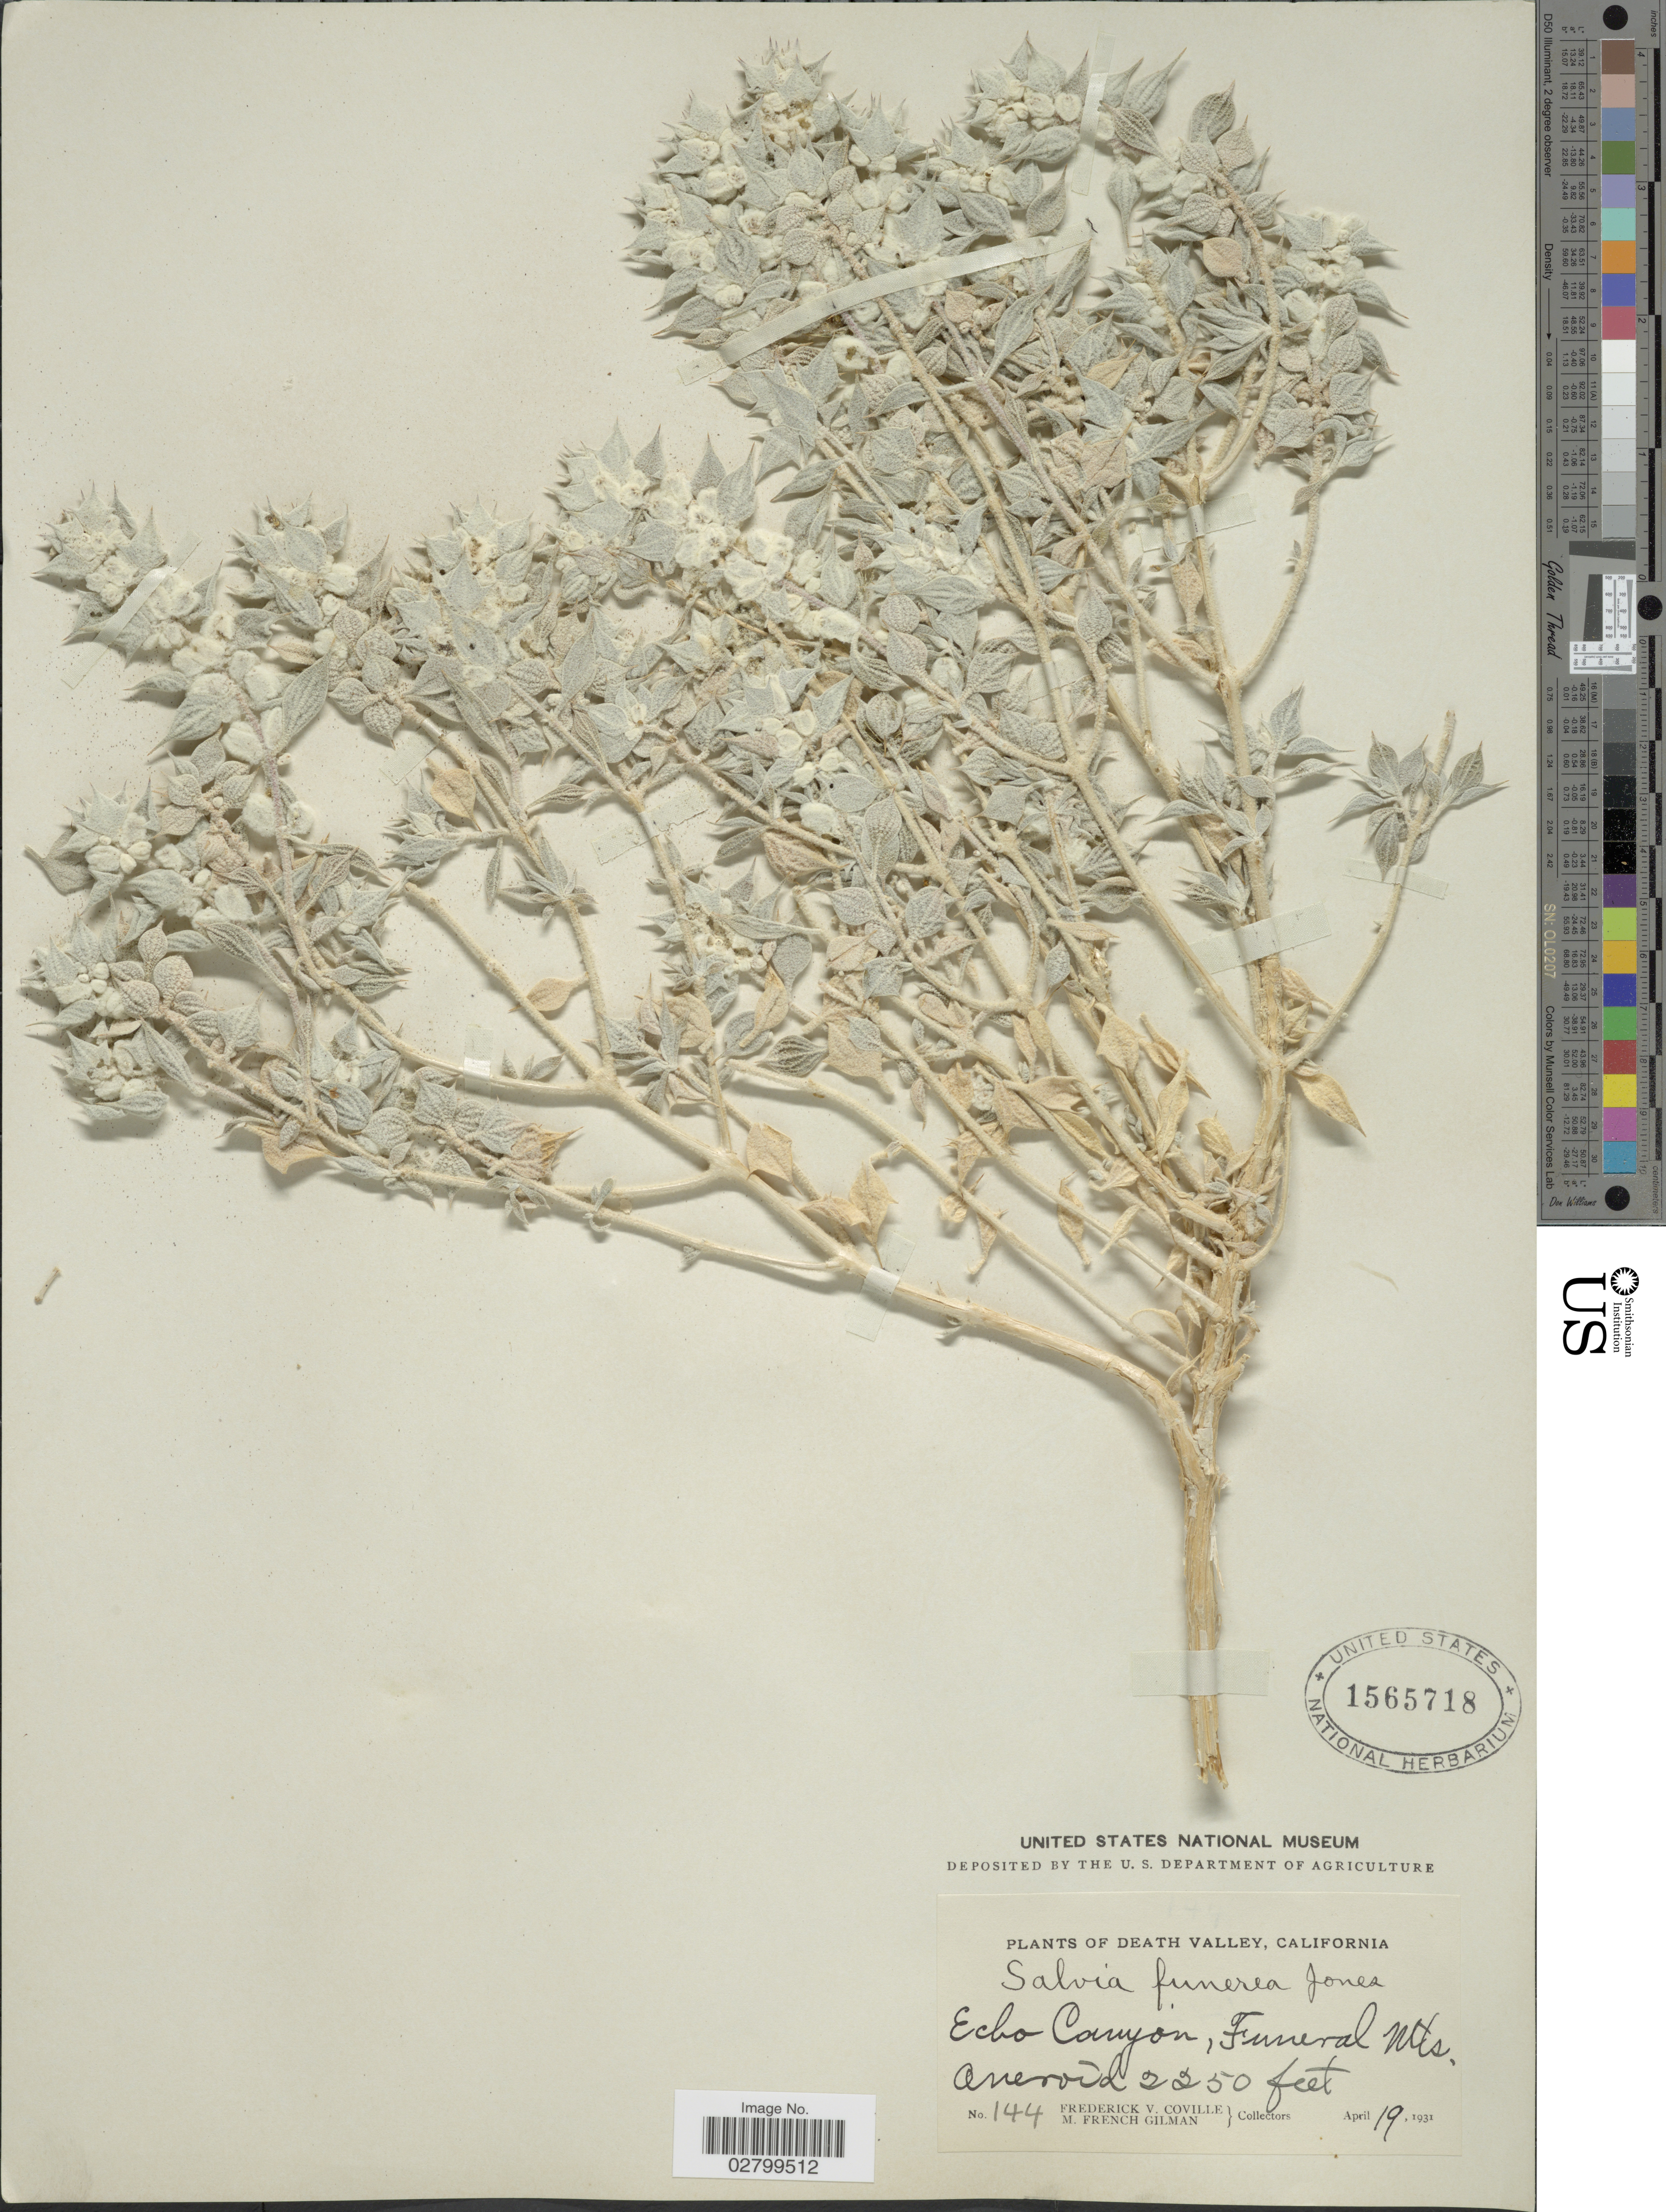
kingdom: Plantae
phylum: Tracheophyta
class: Magnoliopsida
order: Lamiales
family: Lamiaceae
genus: Salvia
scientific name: Salvia funerea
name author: M.E. Jones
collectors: F. V. Coville & M. F. Gilman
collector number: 144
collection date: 1931-04-19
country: United States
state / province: California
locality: Death Valley. Echo Canyon, Funeral Mts. Aneroid.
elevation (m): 686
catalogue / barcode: US 1565718